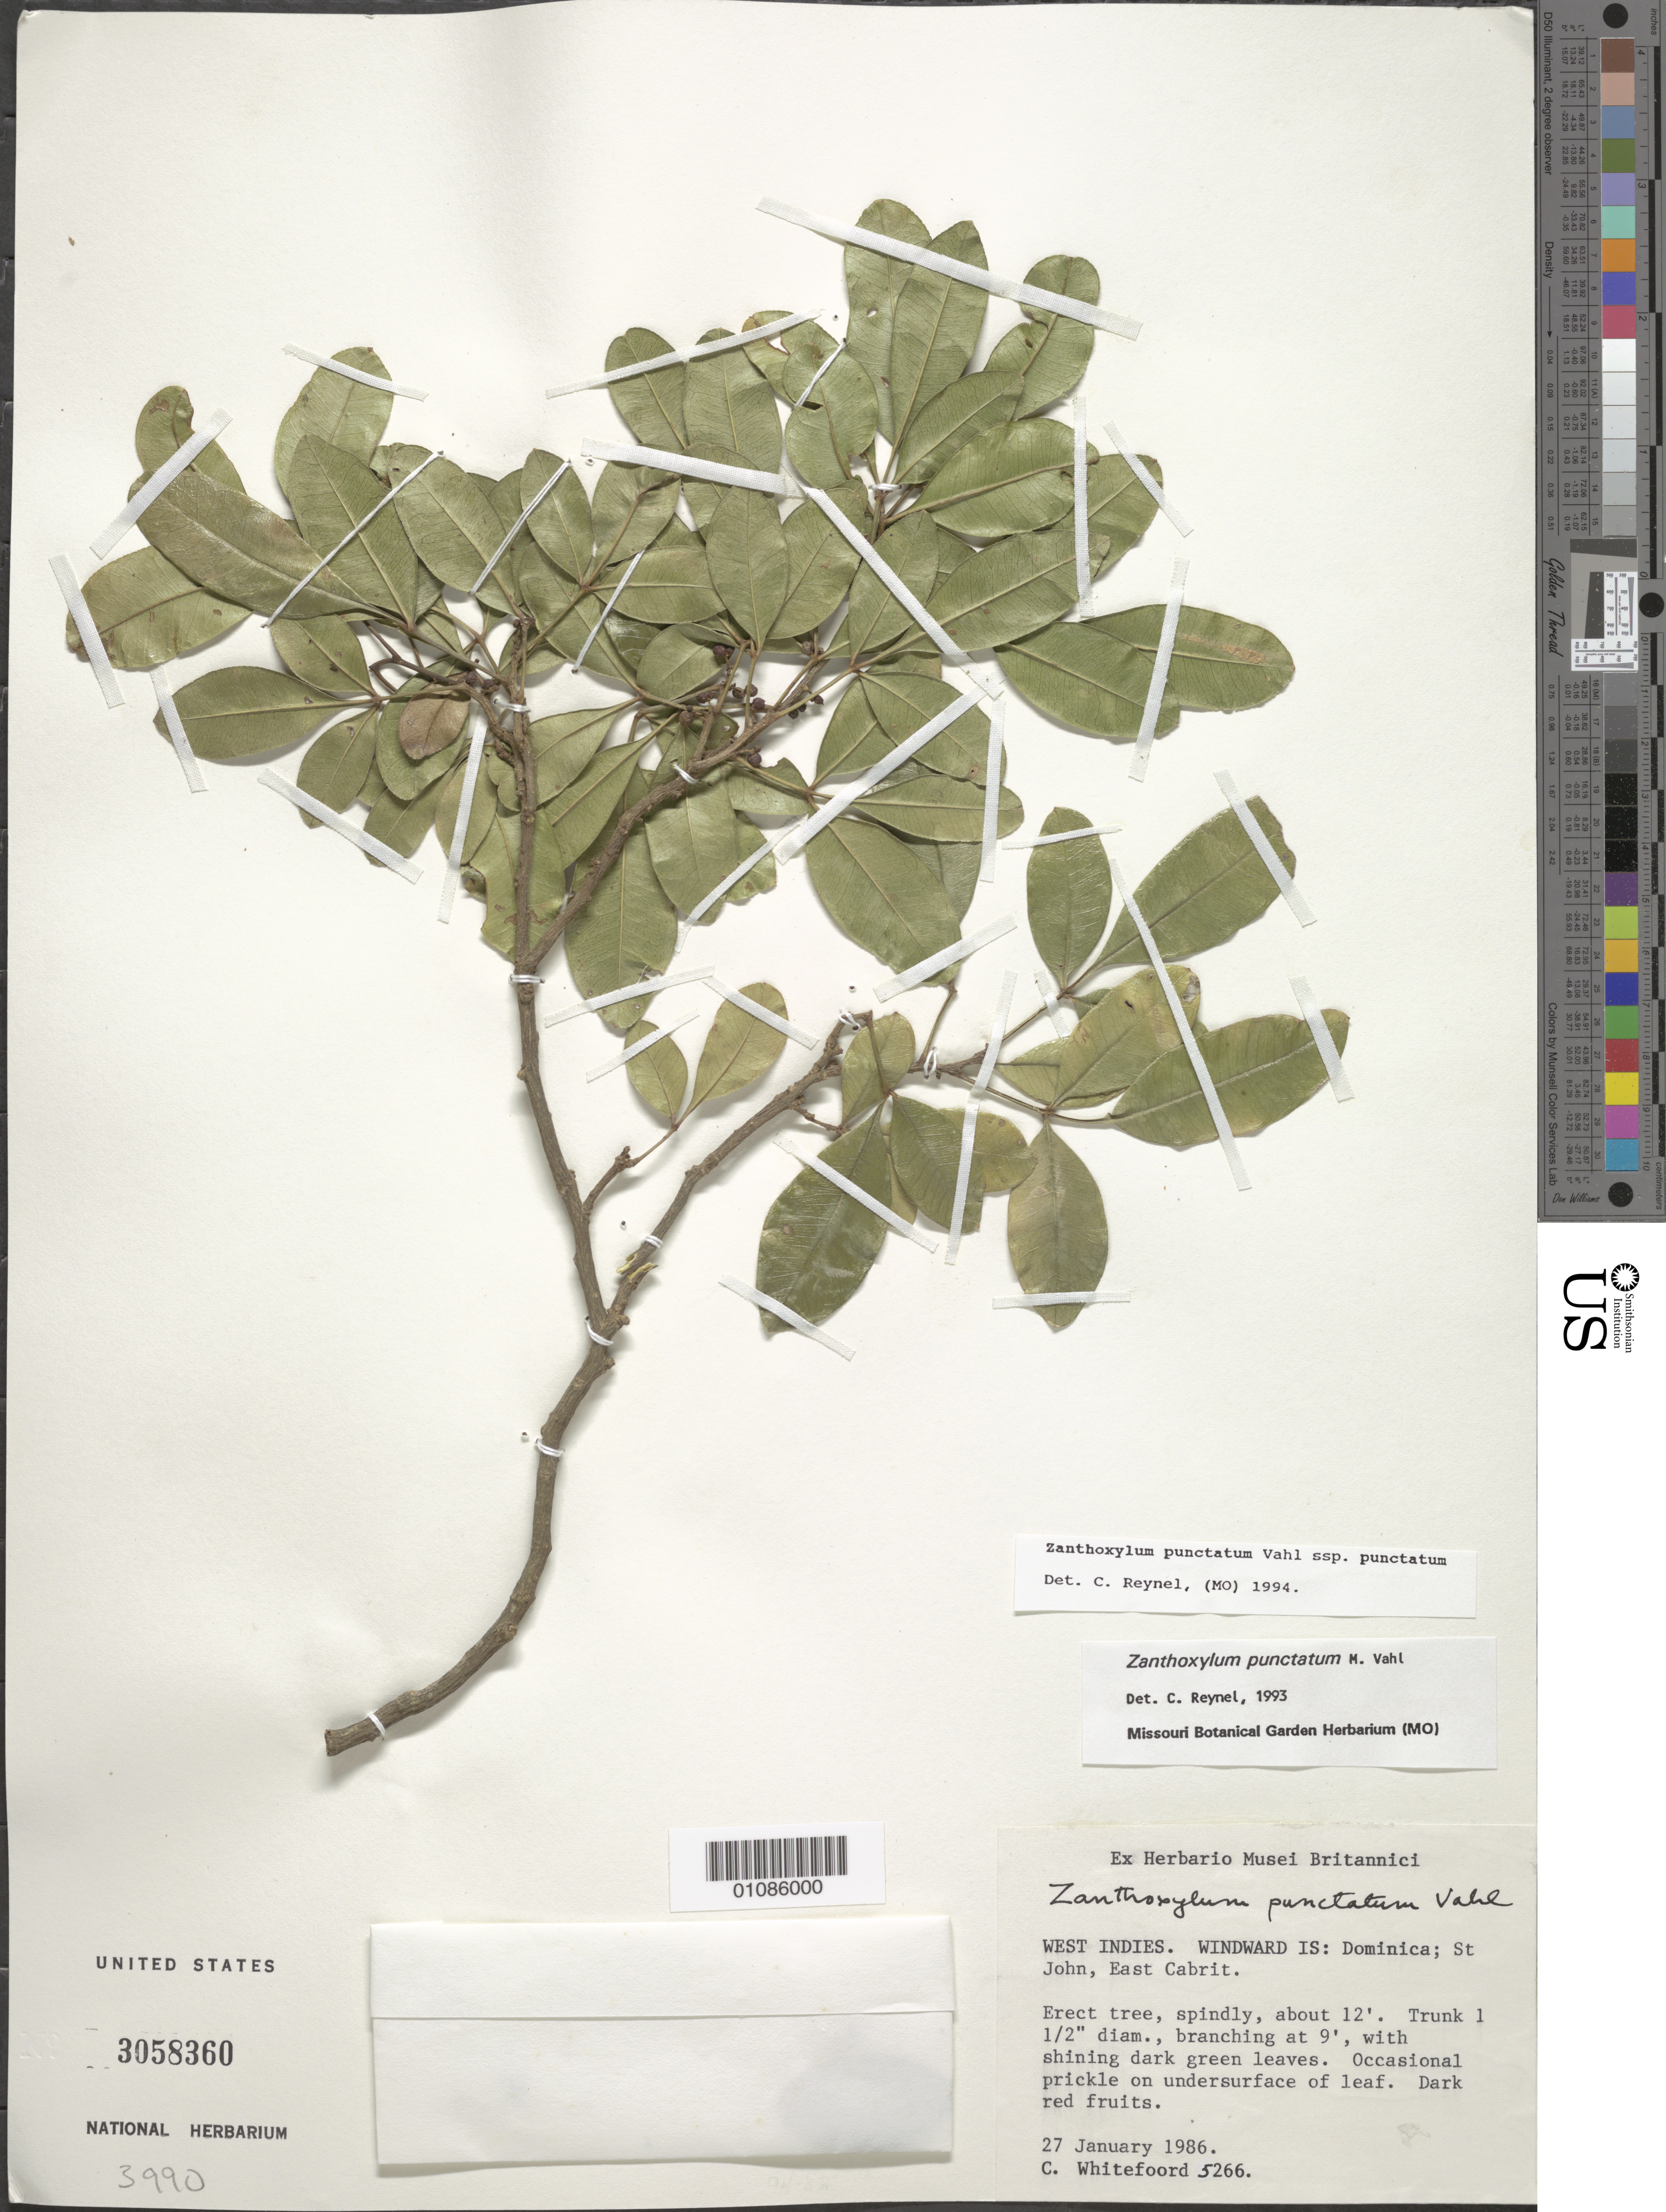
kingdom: Plantae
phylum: Tracheophyta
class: Magnoliopsida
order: Sapindales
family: Rutaceae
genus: Zanthoxylum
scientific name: Zanthoxylum punctatum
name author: Vahl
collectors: C. Whitefoord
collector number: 5266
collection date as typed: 27 Jan 1986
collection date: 1986-01-27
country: Dominica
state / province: St. John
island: Dominica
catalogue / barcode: US 3058360